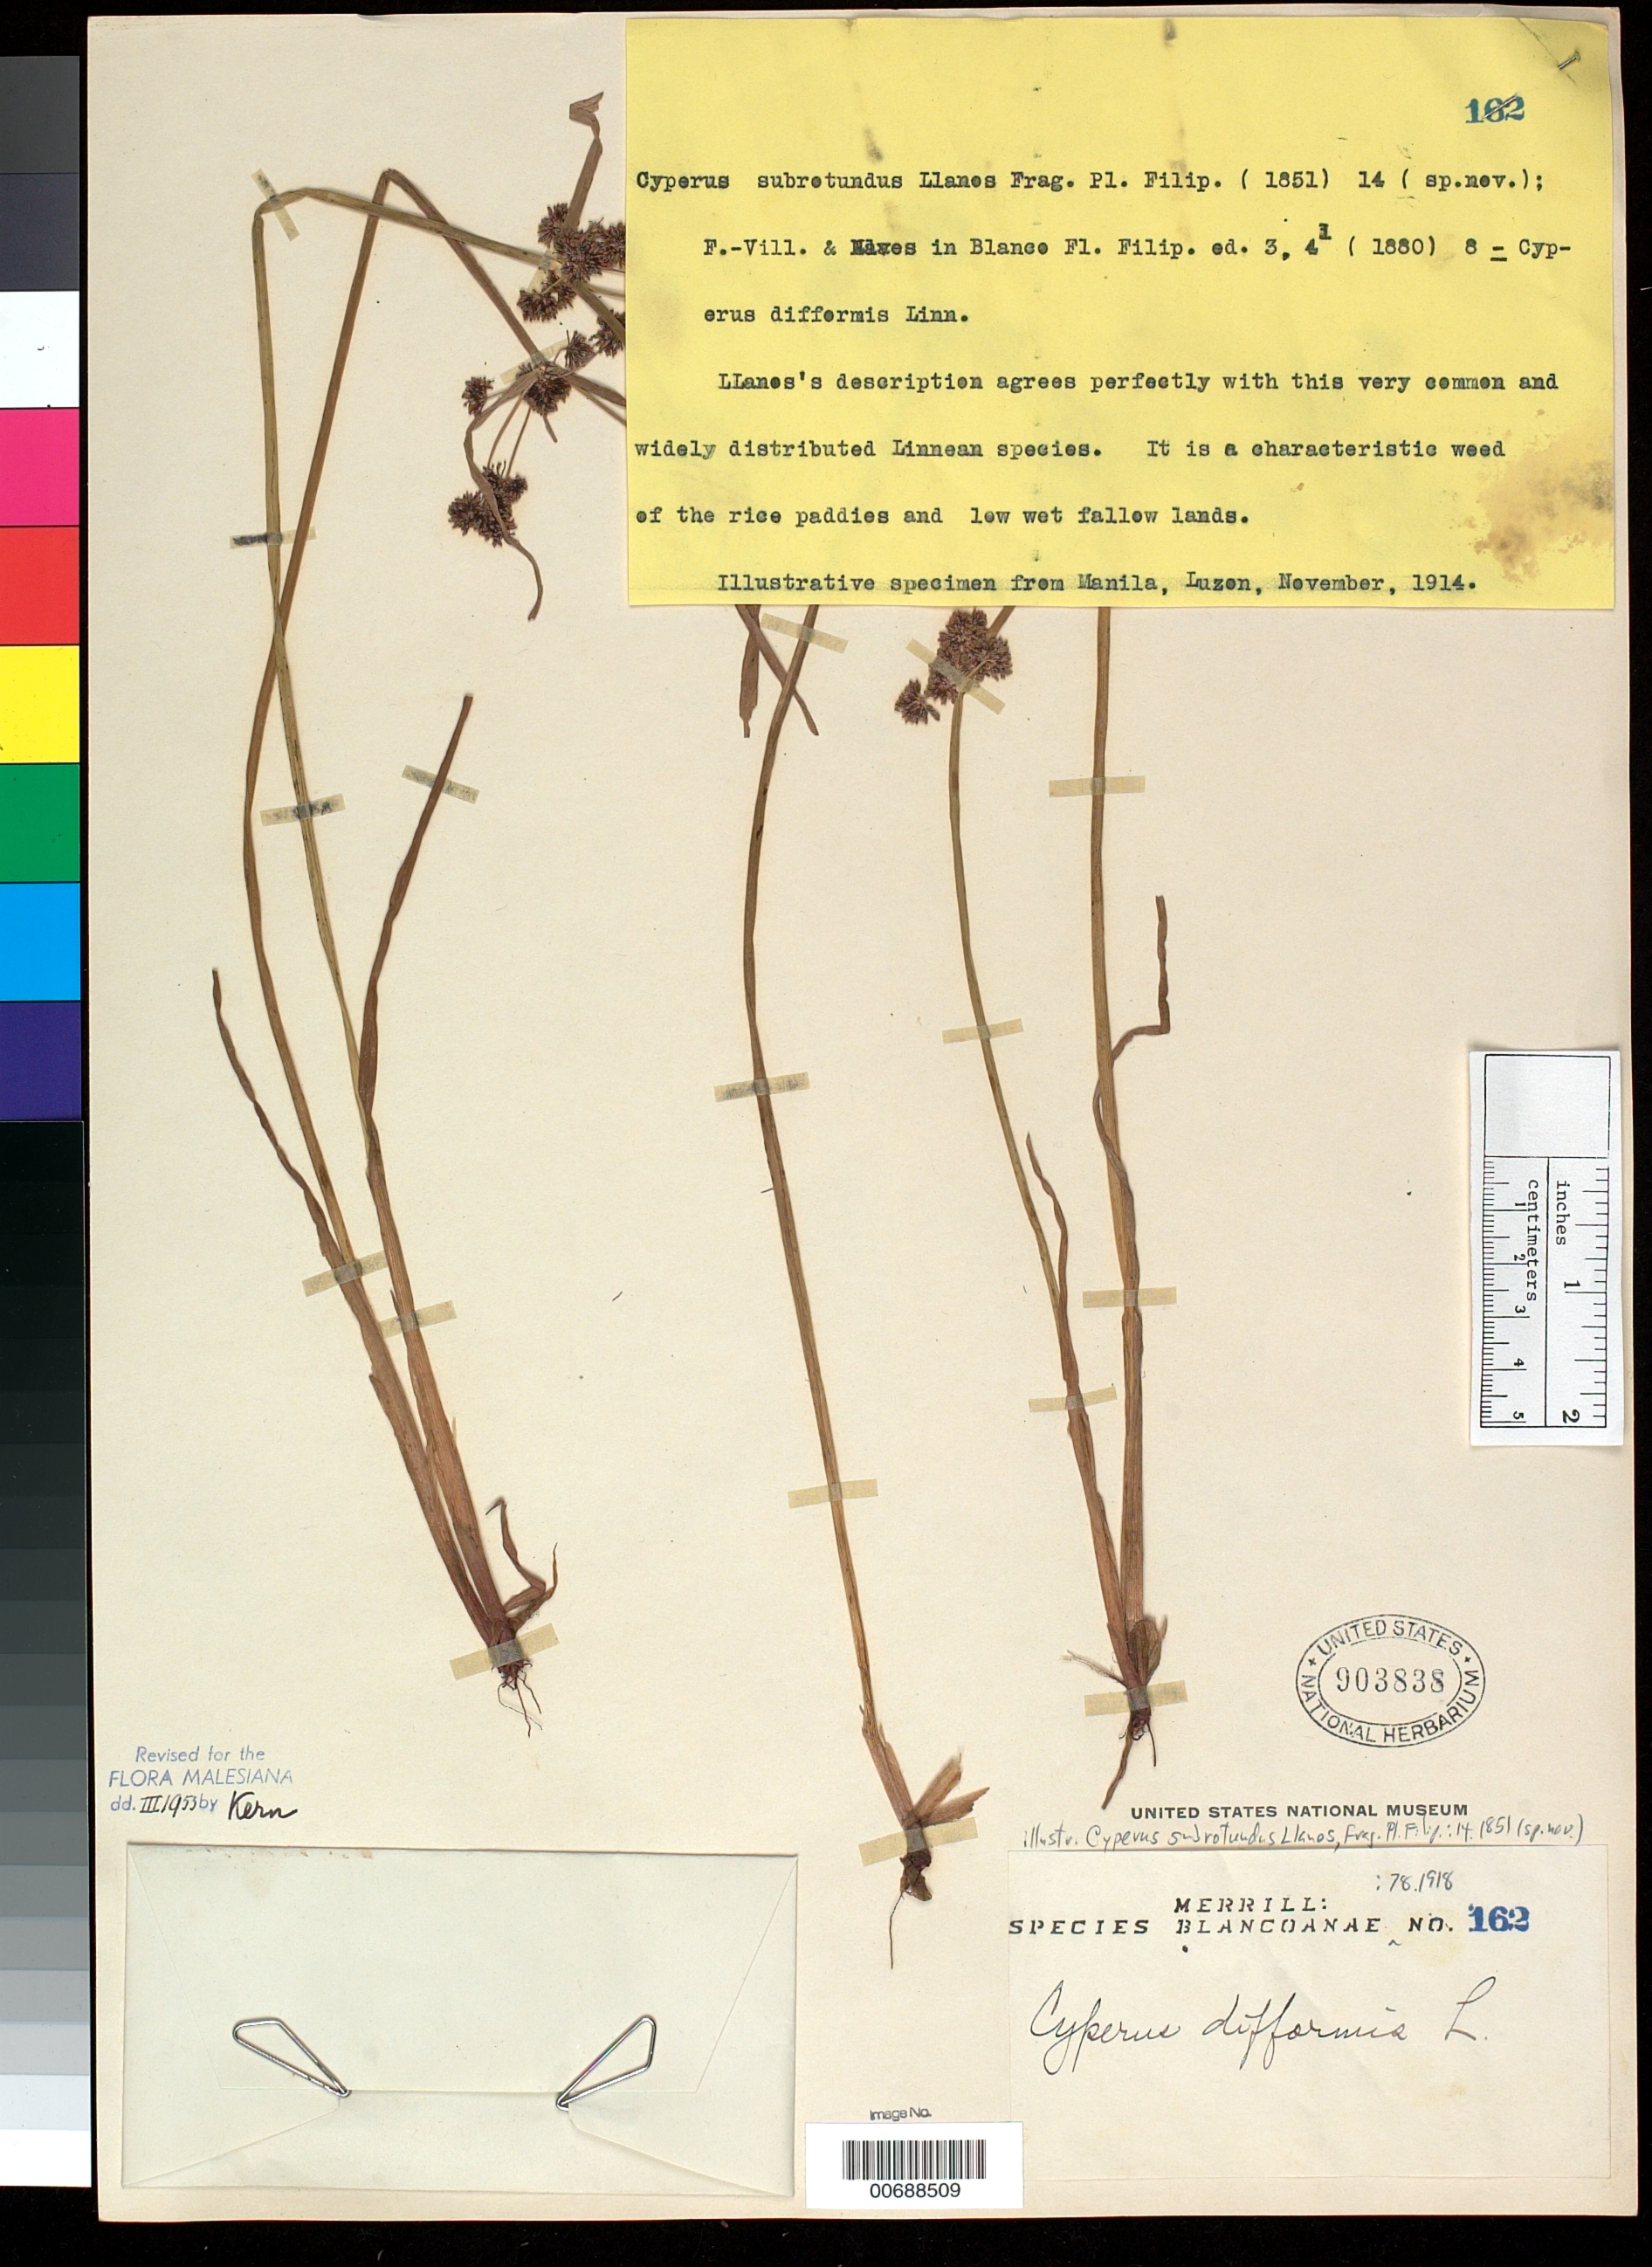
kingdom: Plantae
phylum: Tracheophyta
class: Liliopsida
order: Poales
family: Cyperaceae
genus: Cyperus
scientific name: Cyperus difformis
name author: L.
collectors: E. D. Merrill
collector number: Sp. Blancoan. 0162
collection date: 1914-11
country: Philippines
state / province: National Capital Region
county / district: Manila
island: Luzon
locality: Manila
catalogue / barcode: US 903838